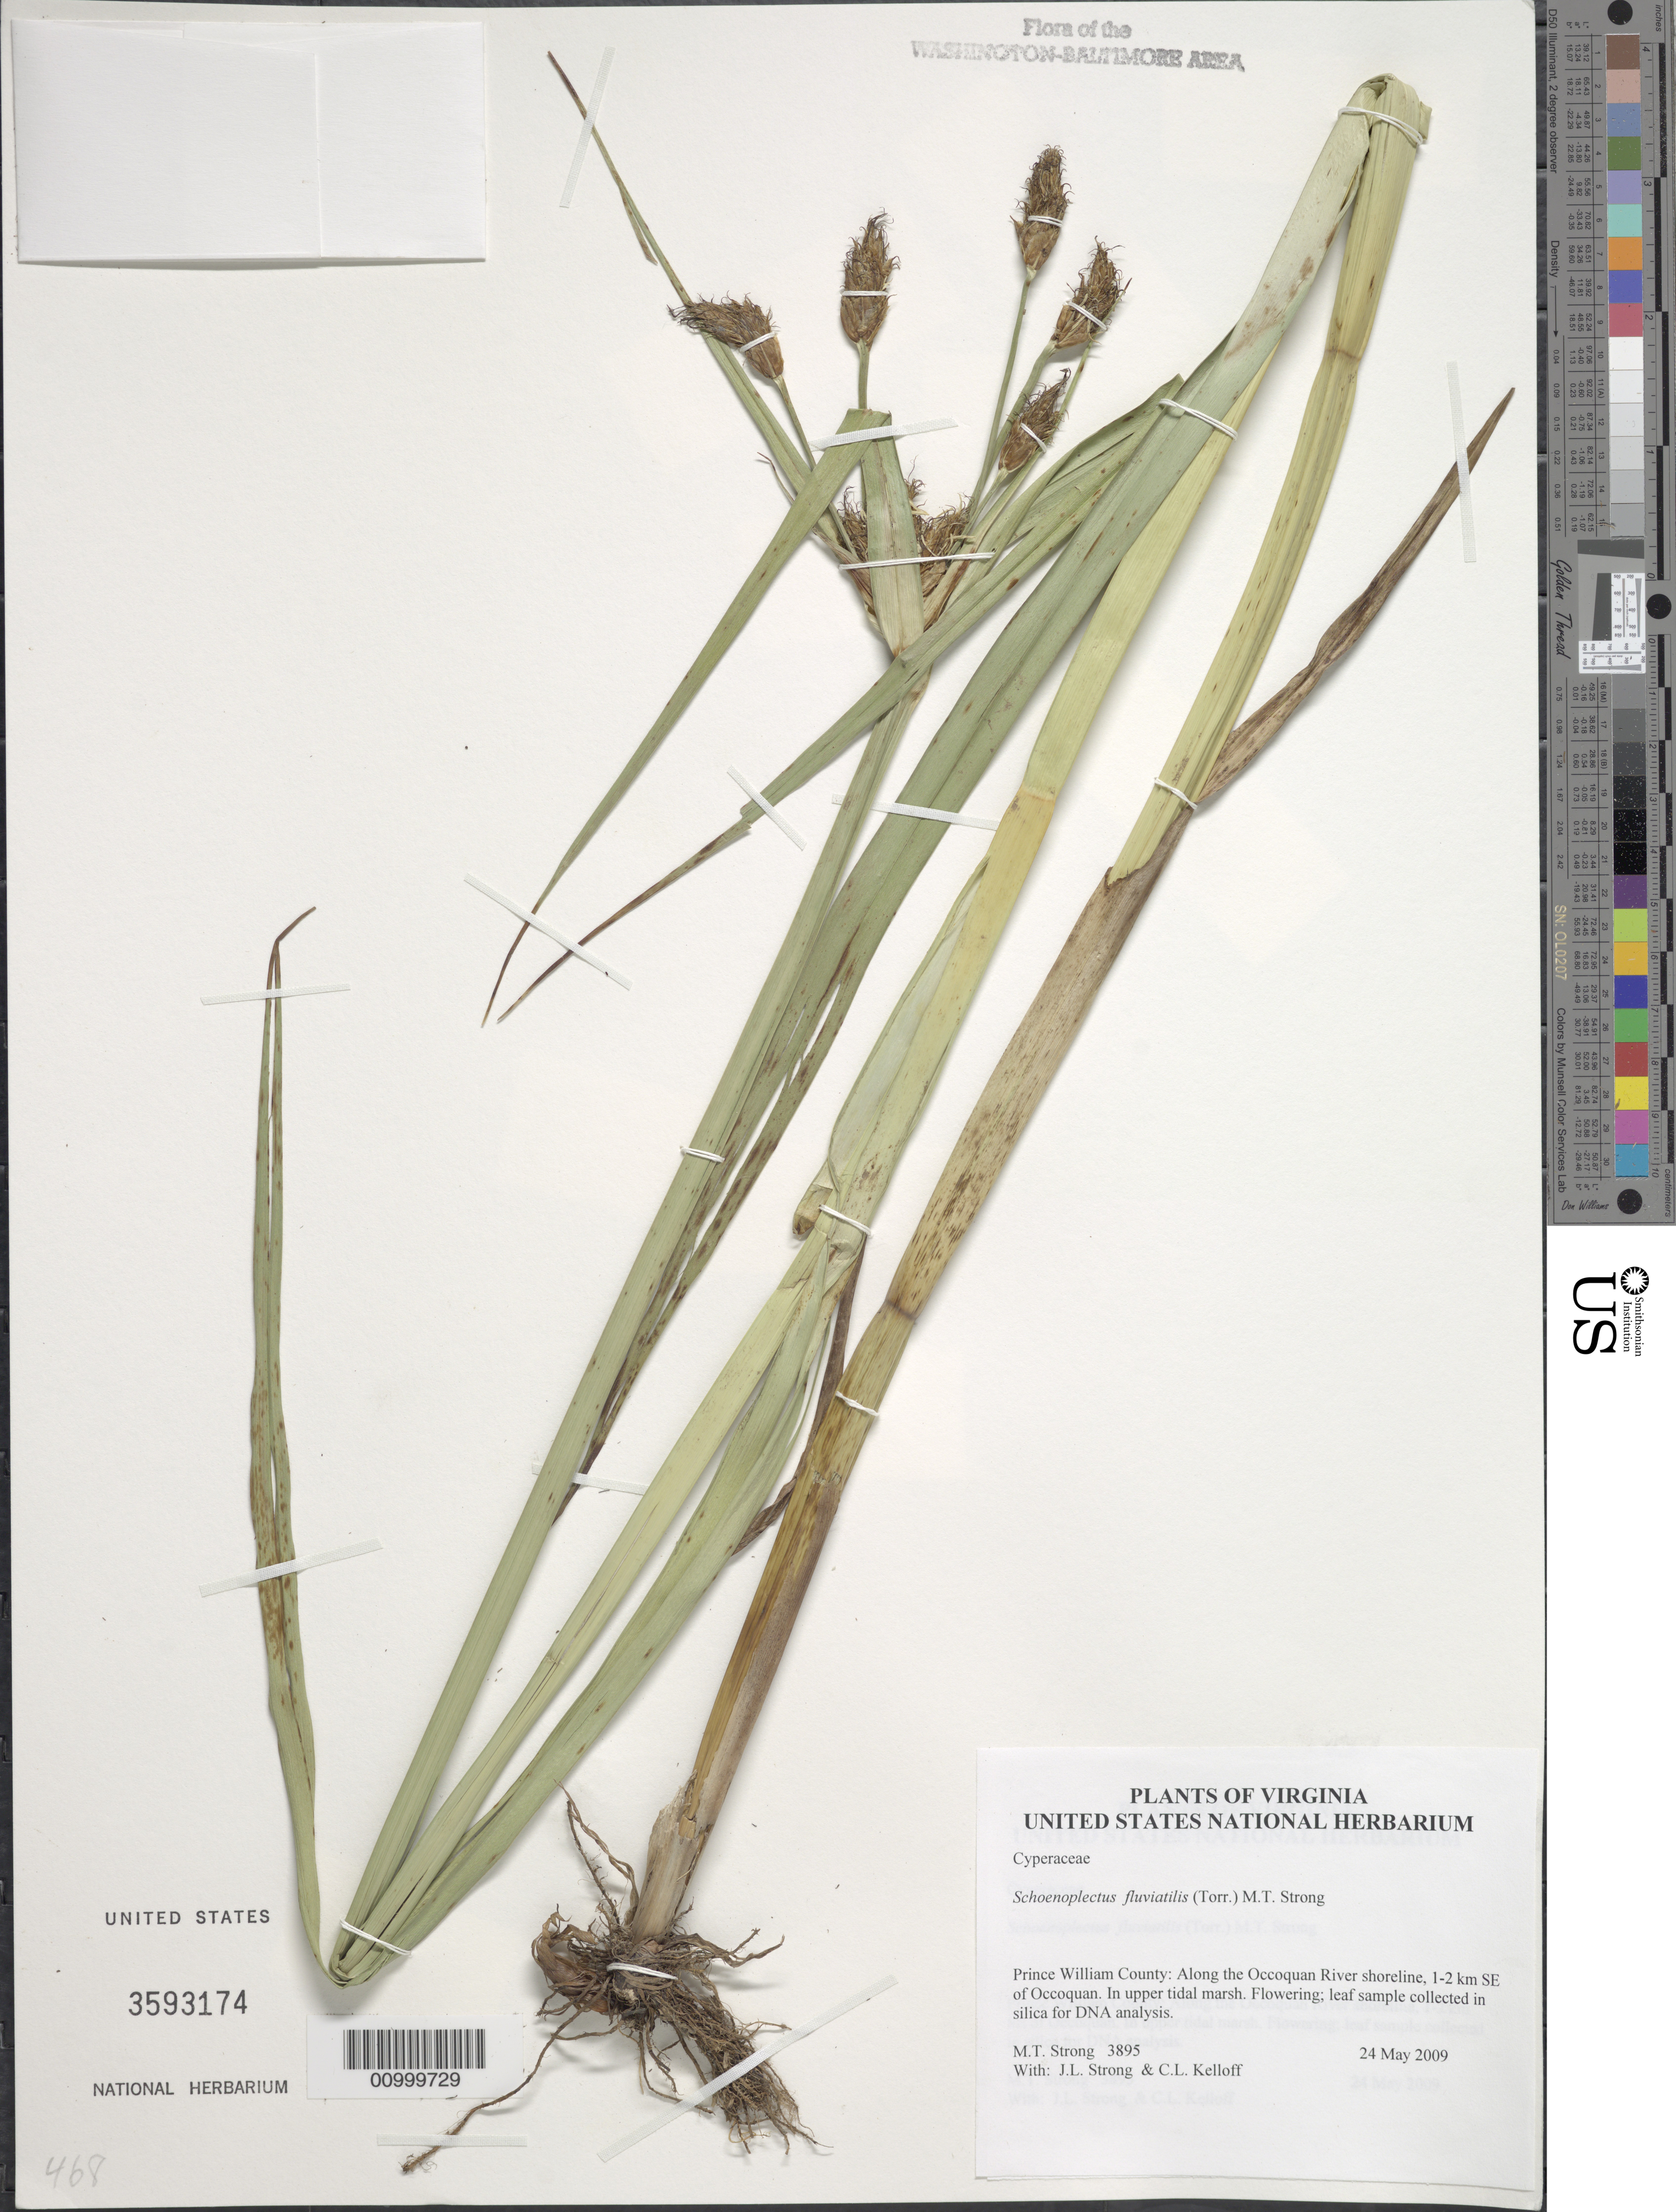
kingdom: Plantae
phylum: Tracheophyta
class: Liliopsida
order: Poales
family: Cyperaceae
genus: Bolboschoenus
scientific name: Bolboschoenus fluviatilis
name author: (Torr.) Soják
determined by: Strong, M. T., (US), Smithsonian Institution - National Museum of Natural History (UNITED STATES)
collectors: M. T. Strong, J. L. Strong & C. L. Kelloff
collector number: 3895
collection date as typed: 24 May 2009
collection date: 2009-05-24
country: United States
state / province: Virginia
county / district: Prince William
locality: Along the Occoquan River shoreline, 1-2 SE of Occoquan.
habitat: In upper tidal marsh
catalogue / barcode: US 3593174